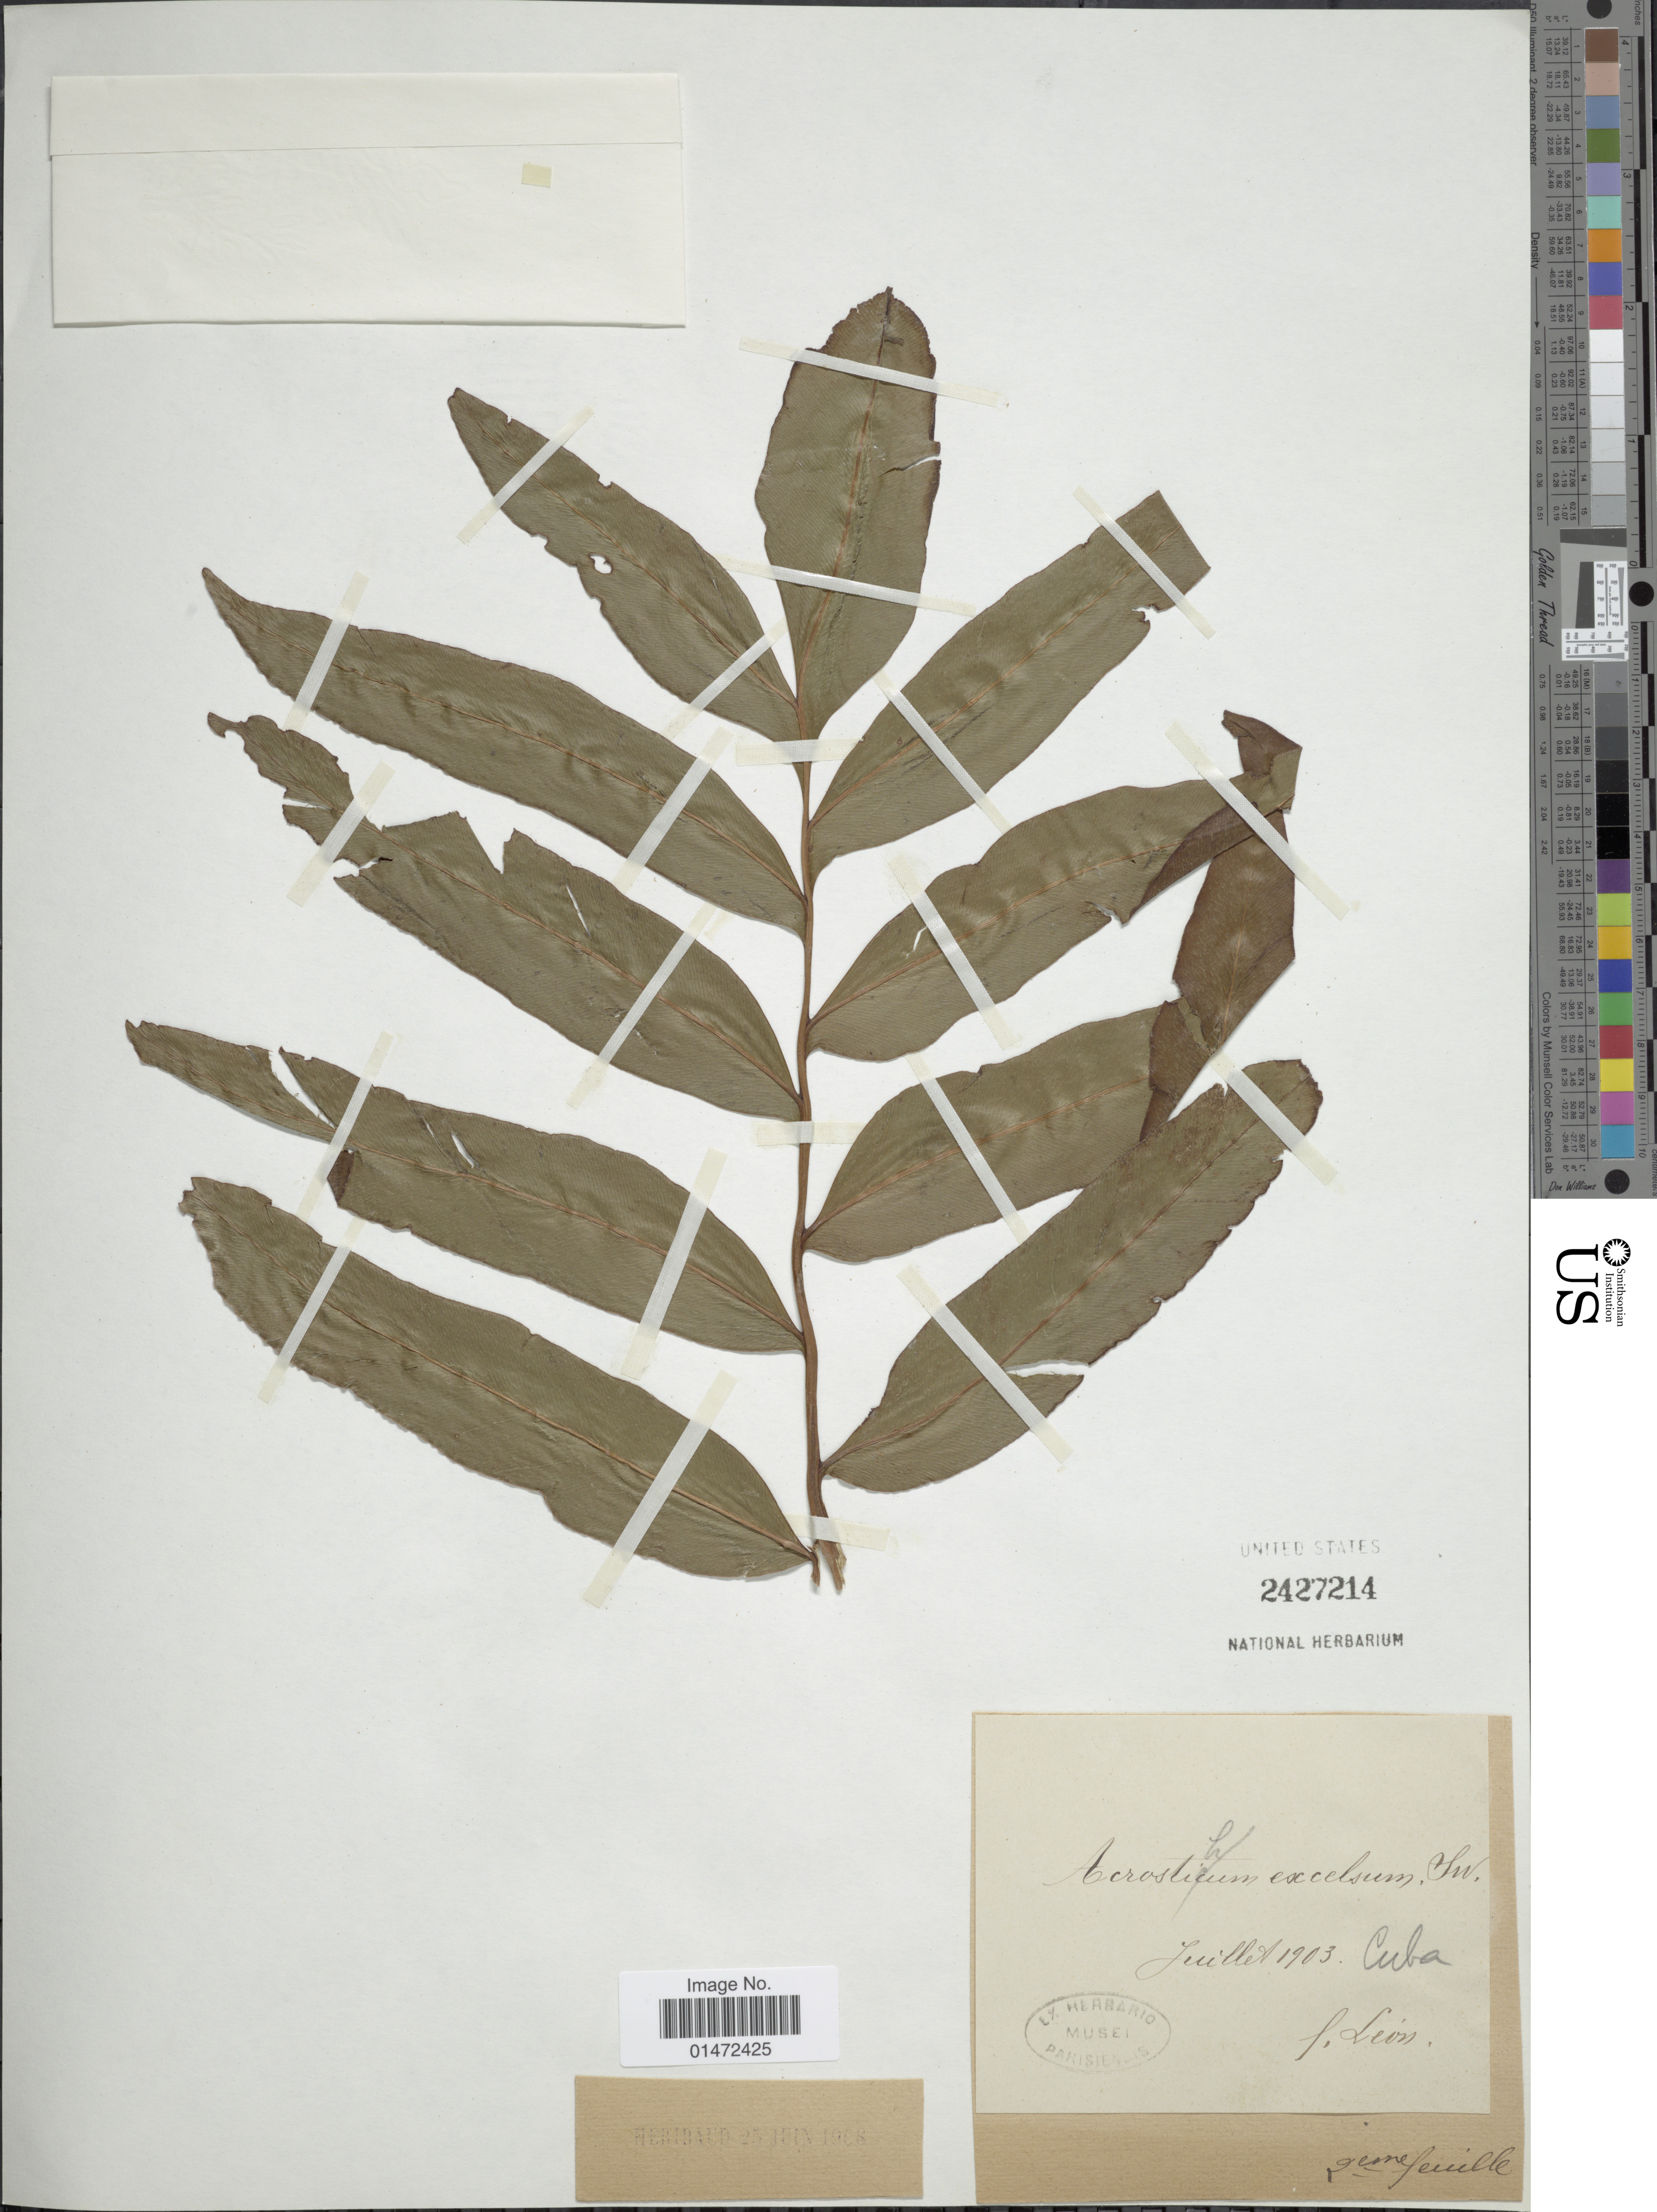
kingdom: Plantae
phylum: Tracheophyta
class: Polypodiopsida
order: Polypodiales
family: Pteridaceae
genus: Acrostichum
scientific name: Acrostichum danaeifolium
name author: Langsd. & Fisch.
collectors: Bro. León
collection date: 1903-07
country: Cuba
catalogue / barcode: US 2427214